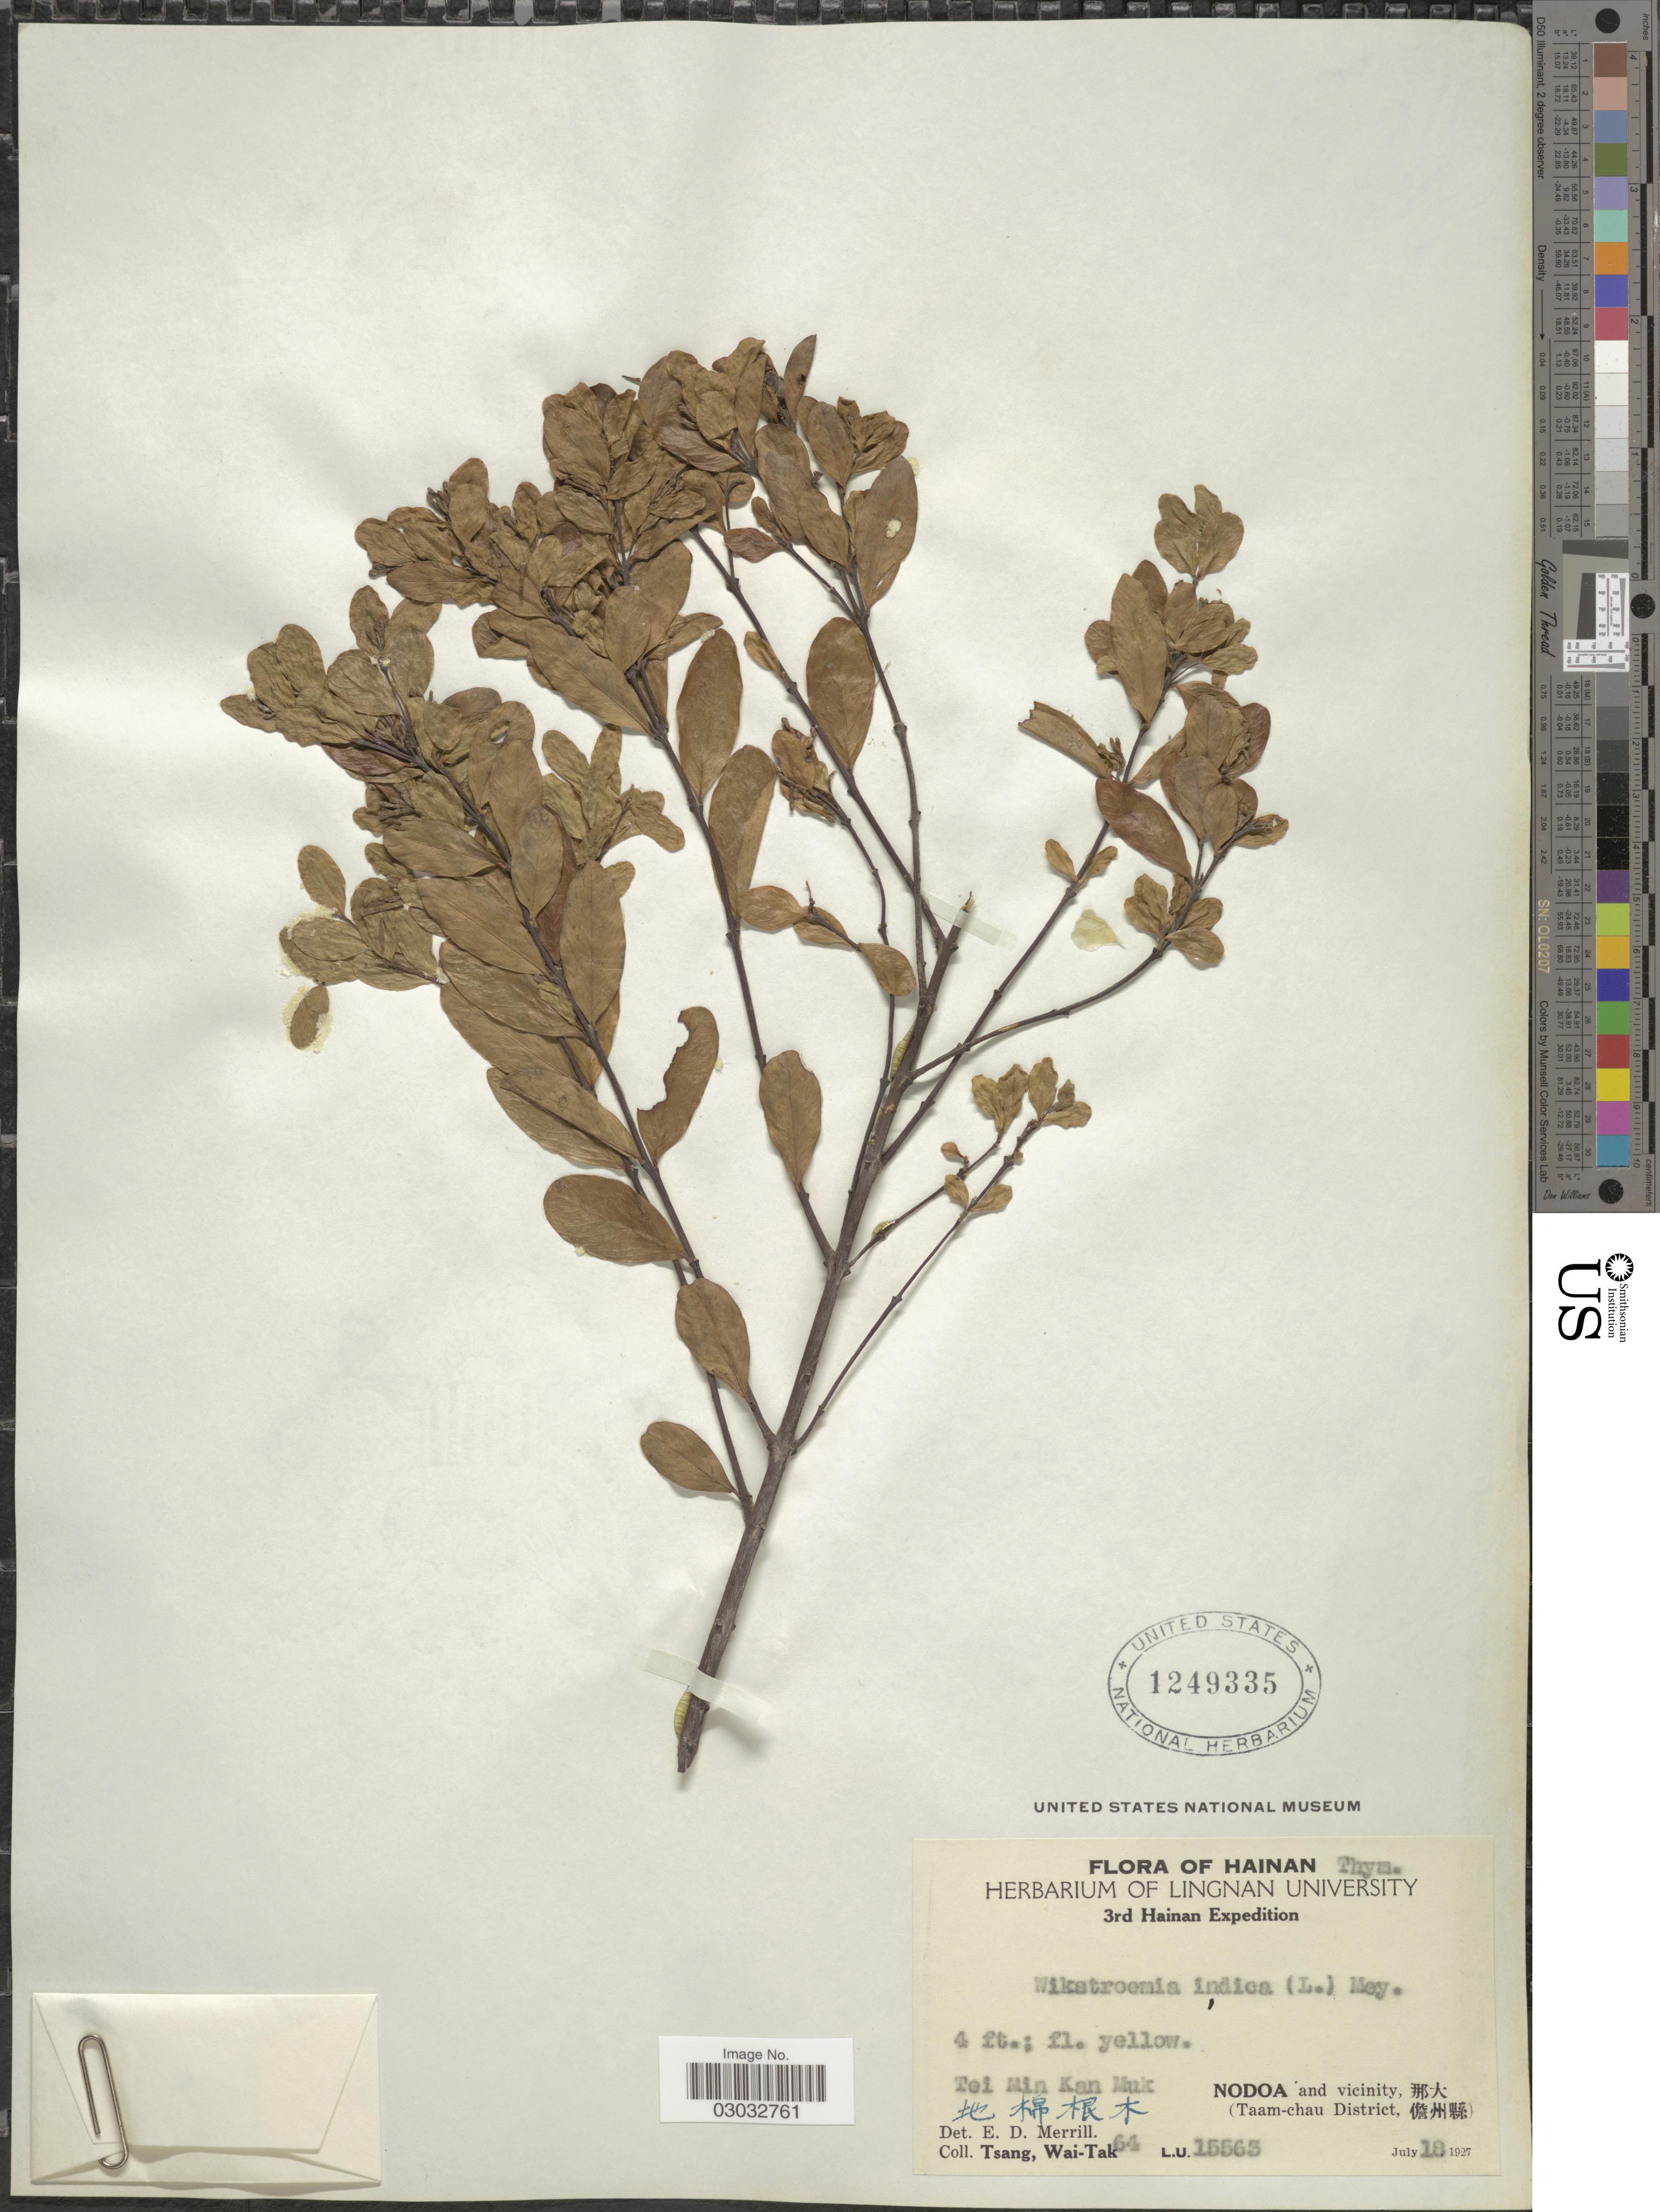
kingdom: Plantae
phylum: Tracheophyta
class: Magnoliopsida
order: Malvales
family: Thymelaeaceae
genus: Wikstroemia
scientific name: Wikstroemia indica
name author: (L.) C.A. Mey.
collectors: W. T. Tsang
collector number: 64 L.U. 15563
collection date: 1927-07-18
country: China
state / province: Hainan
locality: Tei Min Kan Muk, Nodoa and vicinity, (Taam-chu District).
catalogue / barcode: US 1249335